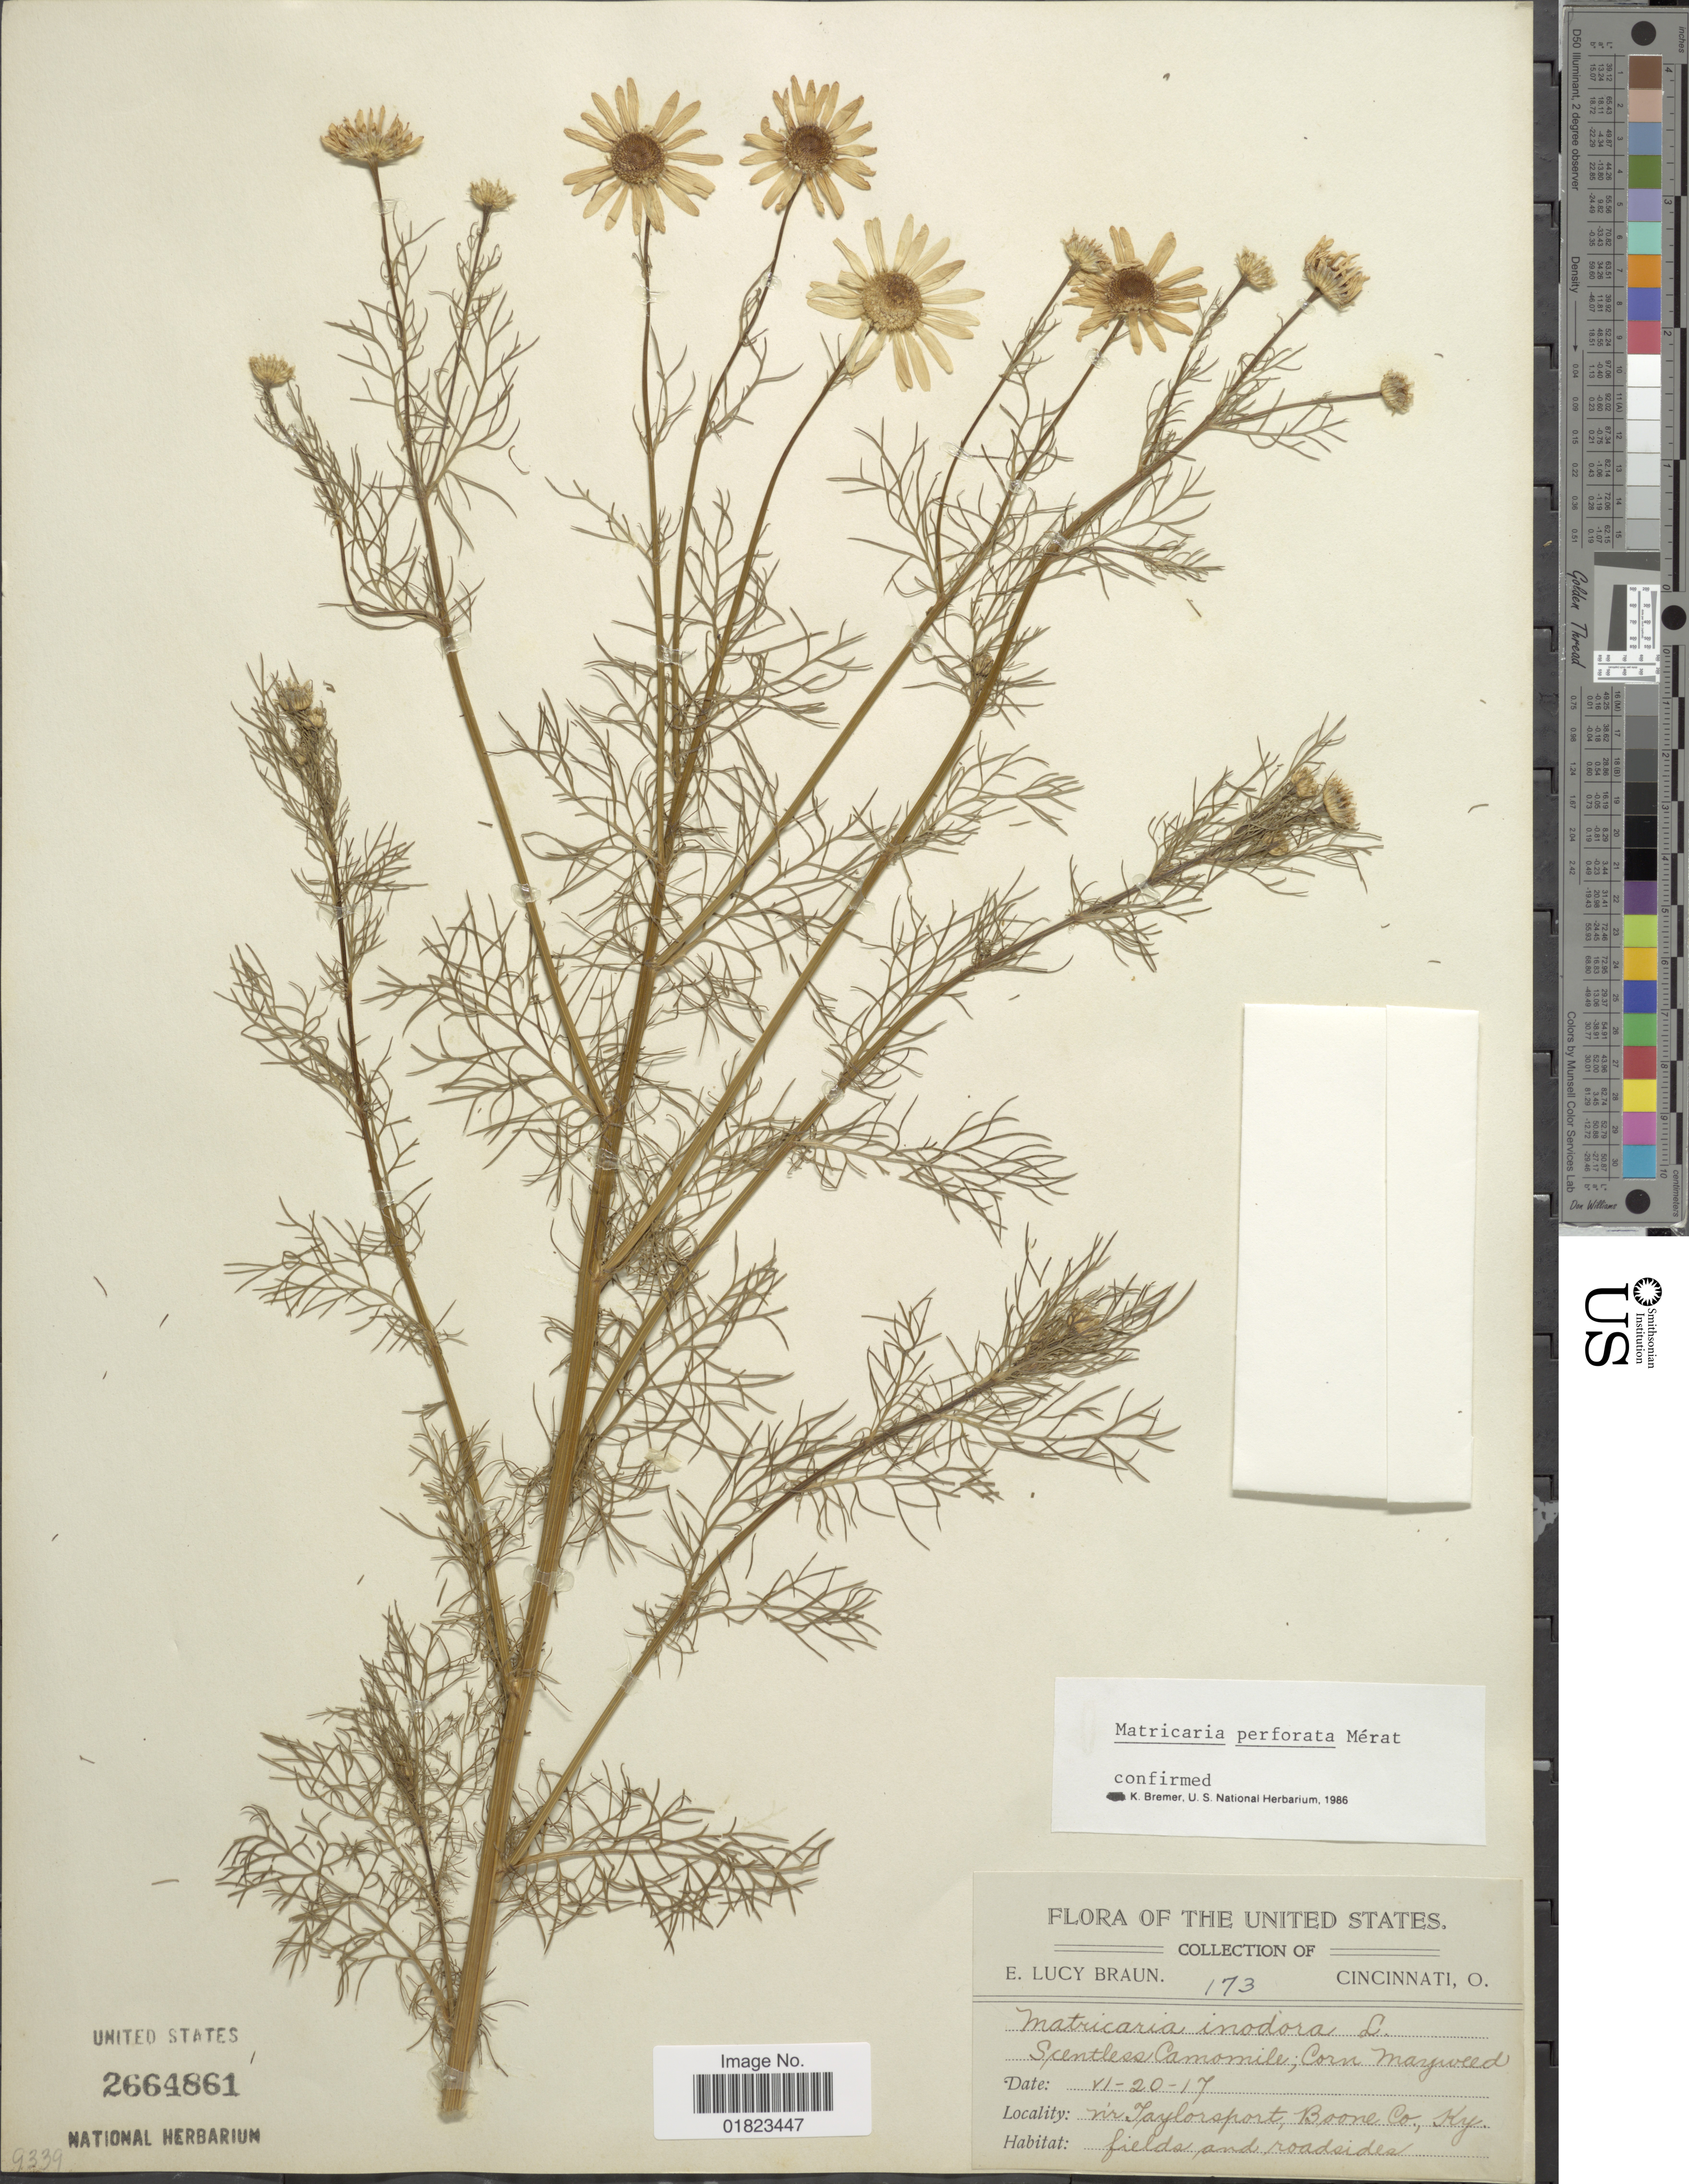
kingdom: Plantae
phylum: Tracheophyta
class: Magnoliopsida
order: Asterales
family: Asteraceae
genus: Tripleurospermum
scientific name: Tripleurospermum perforatum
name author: (Mérat) Laínz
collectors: E. L. Braun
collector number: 173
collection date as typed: Transcribed d/m/y: 20/4/17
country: United States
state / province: Kentucky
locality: Nr, Taylorsport, Boone Co.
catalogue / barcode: US 2664861